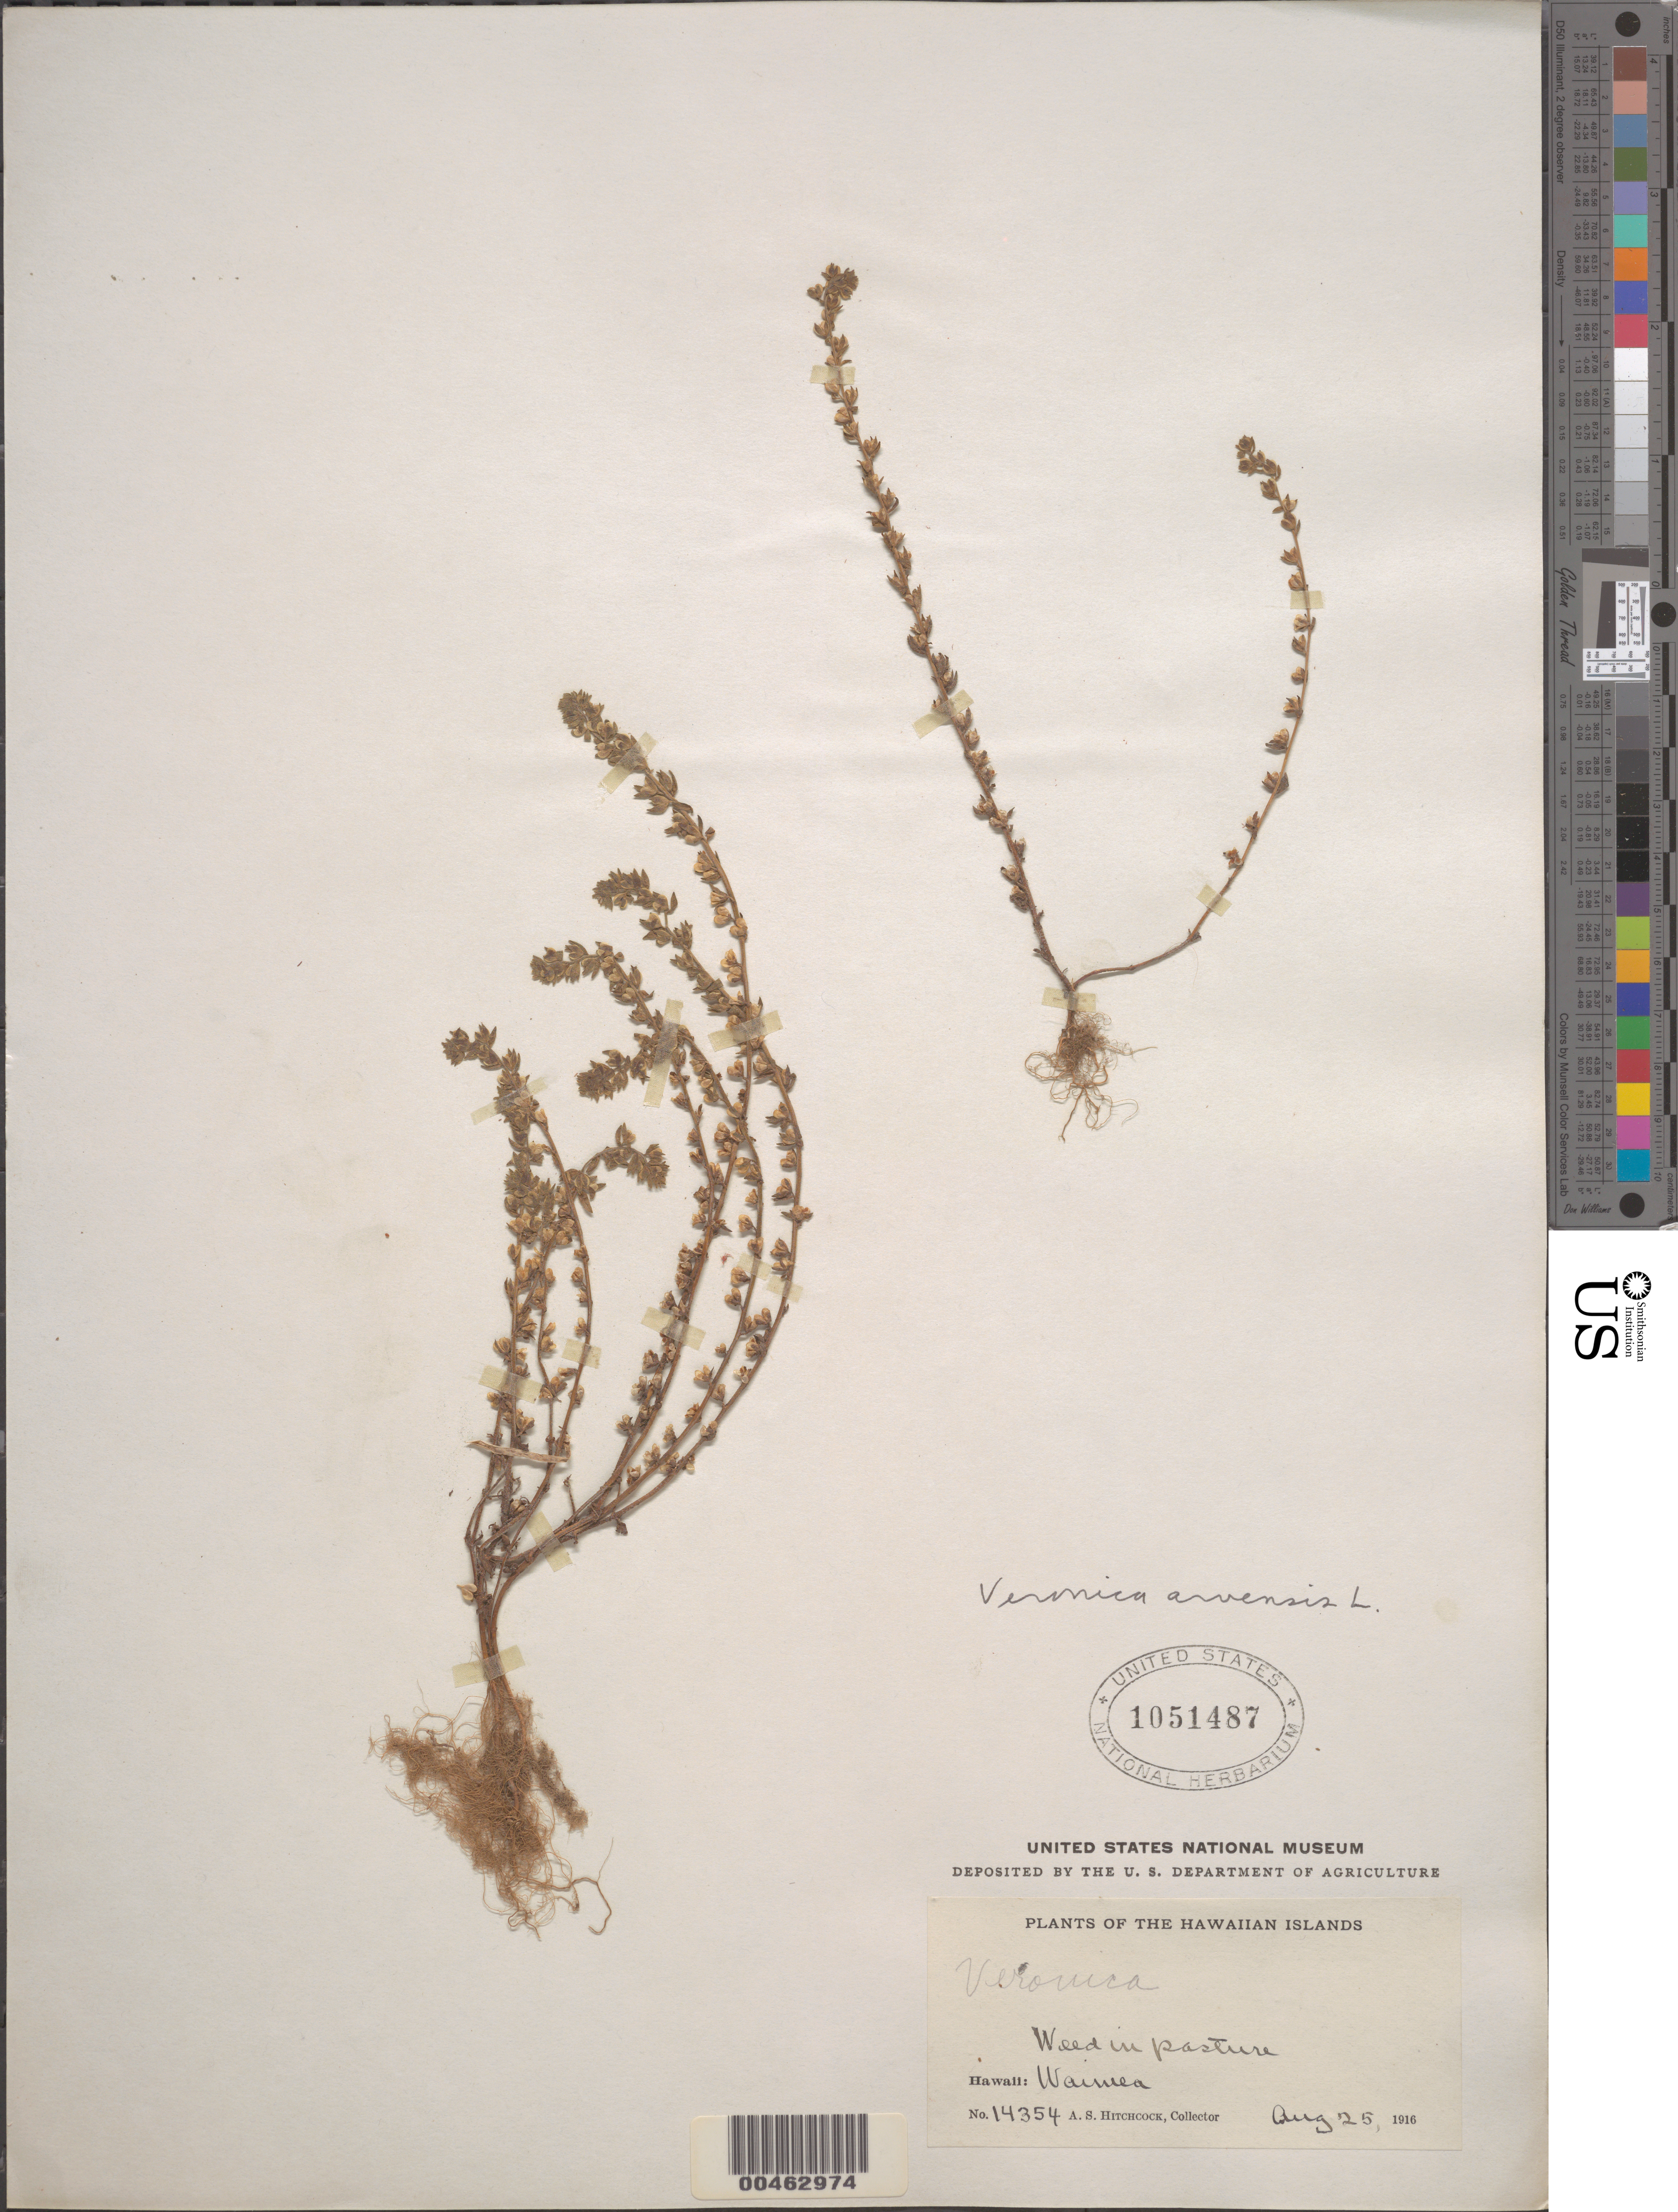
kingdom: Plantae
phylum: Tracheophyta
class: Magnoliopsida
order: Lamiales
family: Plantaginaceae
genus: Veronica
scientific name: Veronica arvensis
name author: L.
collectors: A. S. Hitchcock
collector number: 14354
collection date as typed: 25 Aug 1916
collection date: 1916-08-25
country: United States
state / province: Hawaii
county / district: Kauai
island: Kaua'i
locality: Waimea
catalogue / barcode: US 1051487